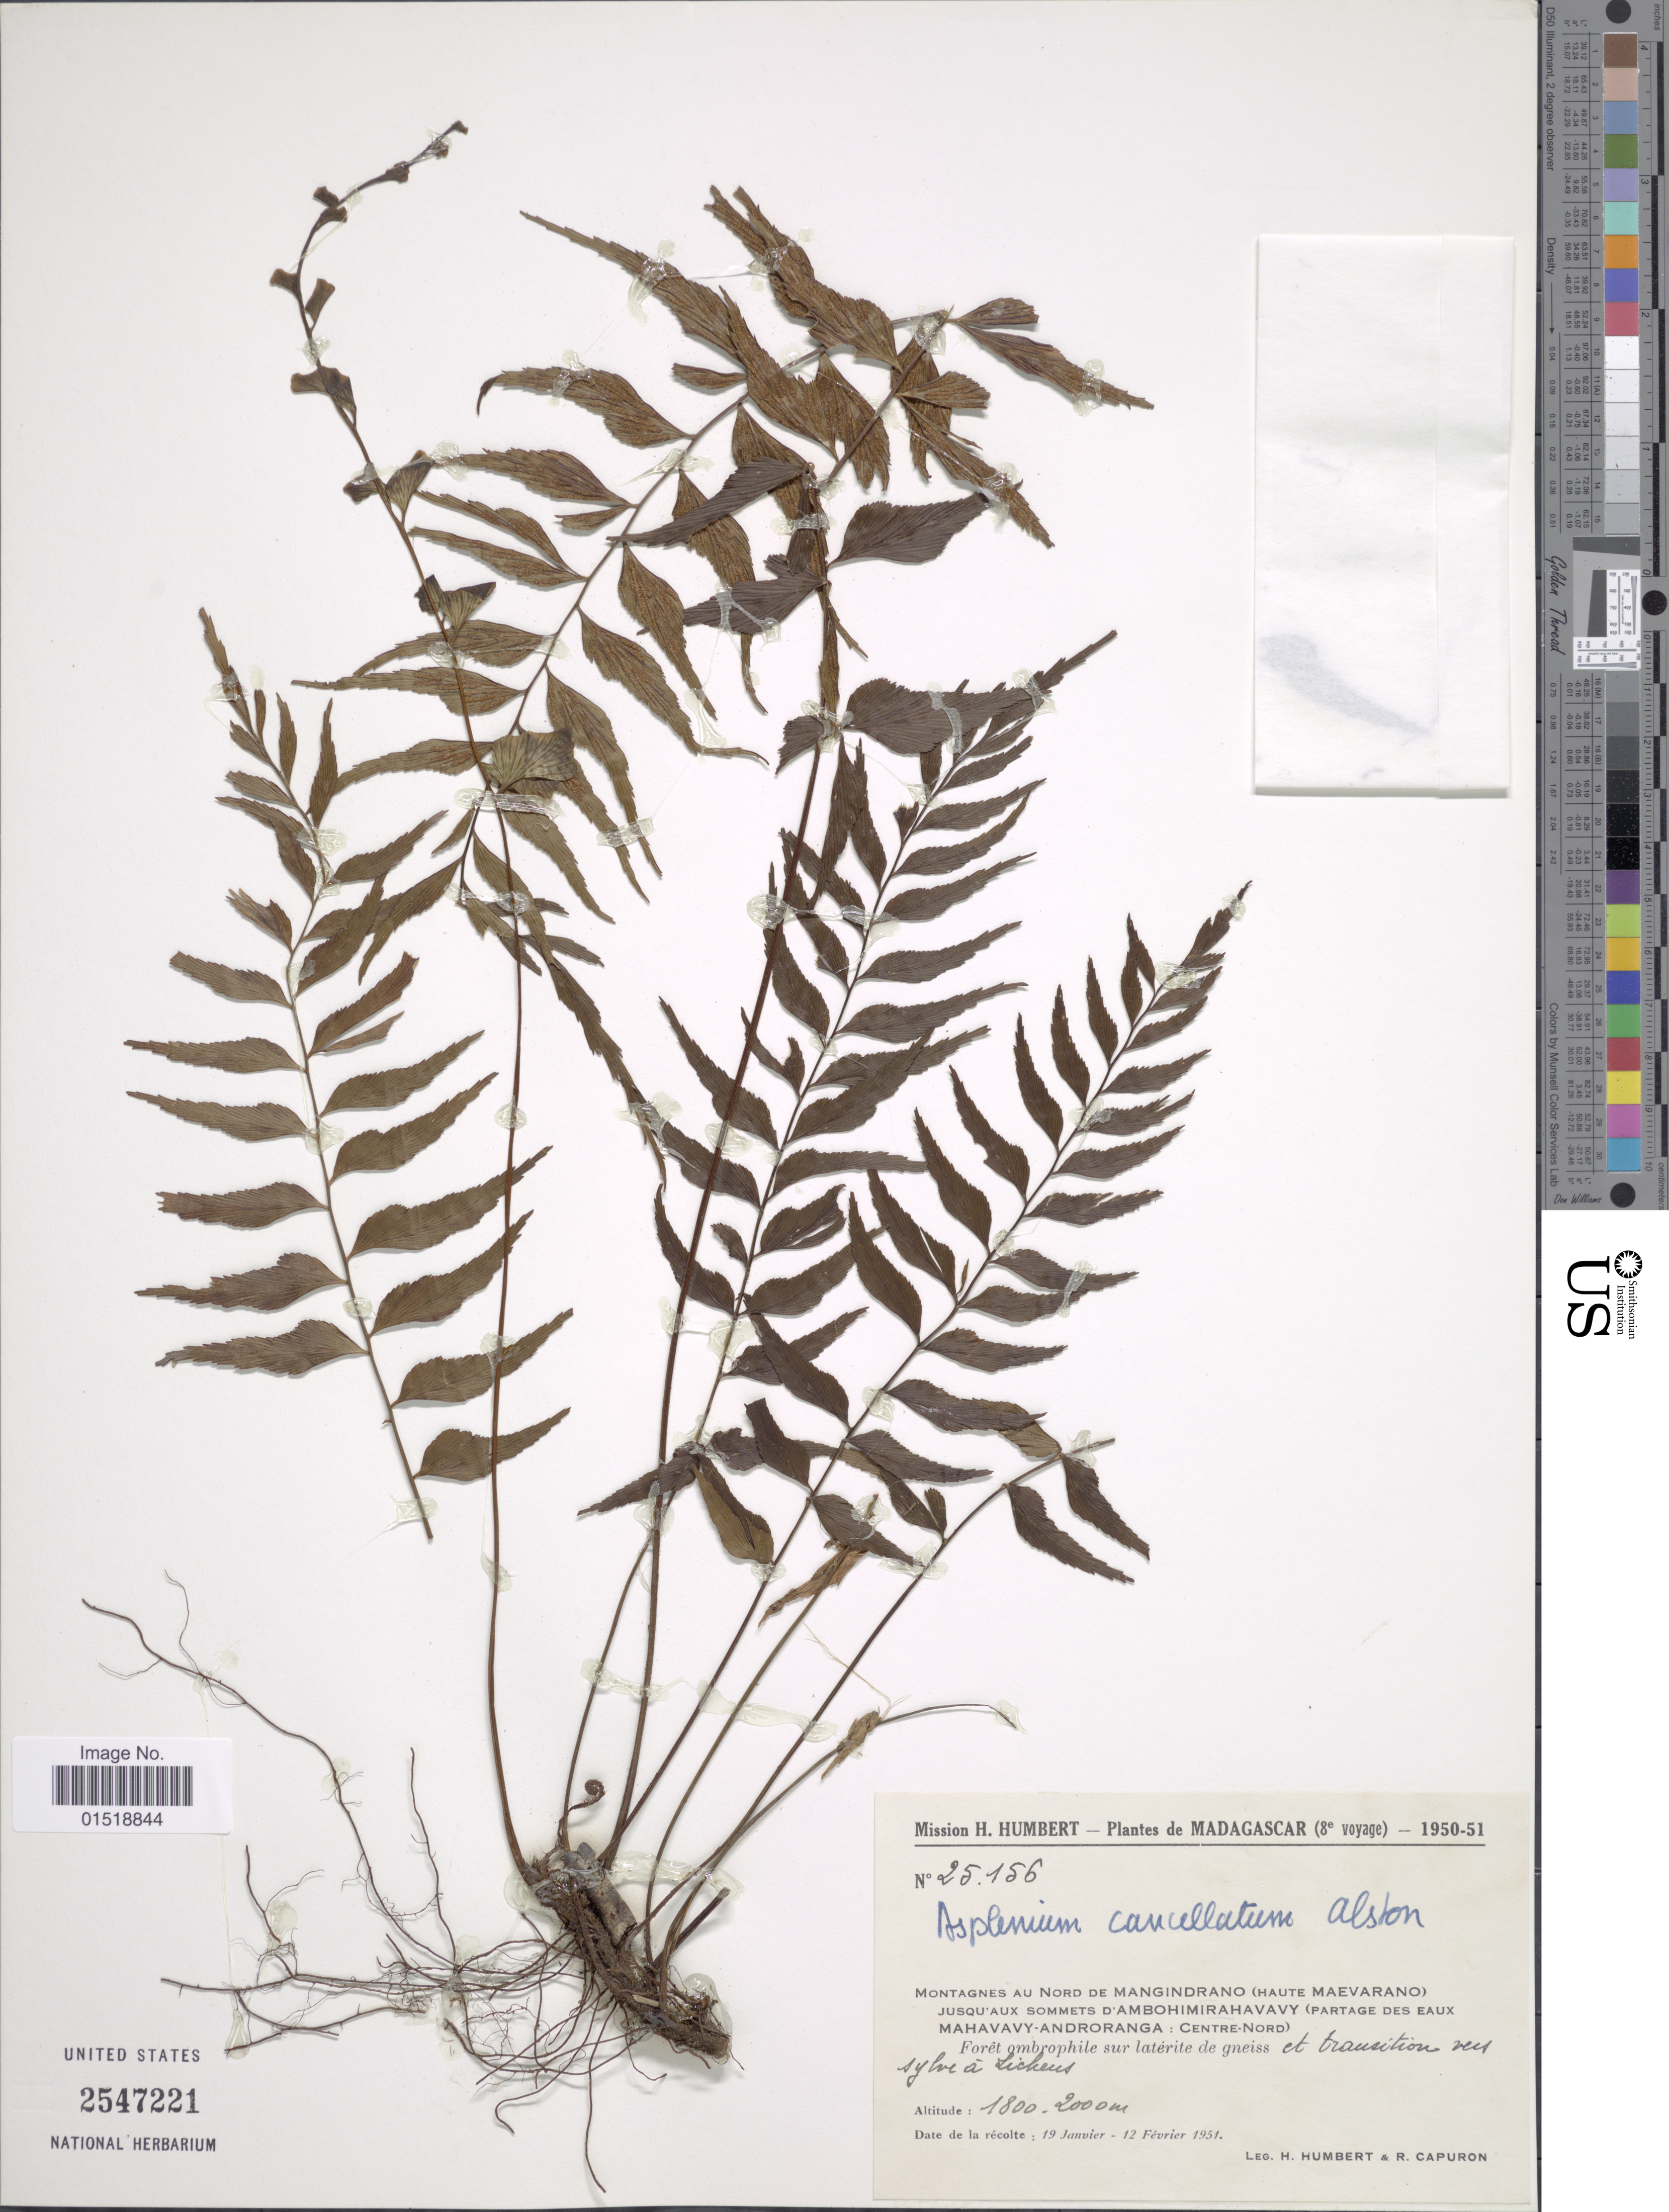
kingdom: Plantae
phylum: Tracheophyta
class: Polypodiopsida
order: Polypodiales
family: Aspleniaceae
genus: Asplenium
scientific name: Asplenium cancellatum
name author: Alston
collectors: H. Humbert & R. Capuron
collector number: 25156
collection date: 1951-01-19/1951-02-12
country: Madagascar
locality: Montagnes au Nord de Mangindrano (haute Maevarano) jusqu'aux sommets d'Ambohimirahavavy (partage des eaux Mahavavy-Androranga: Centre-Nord).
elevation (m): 1800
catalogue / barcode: US 2547221